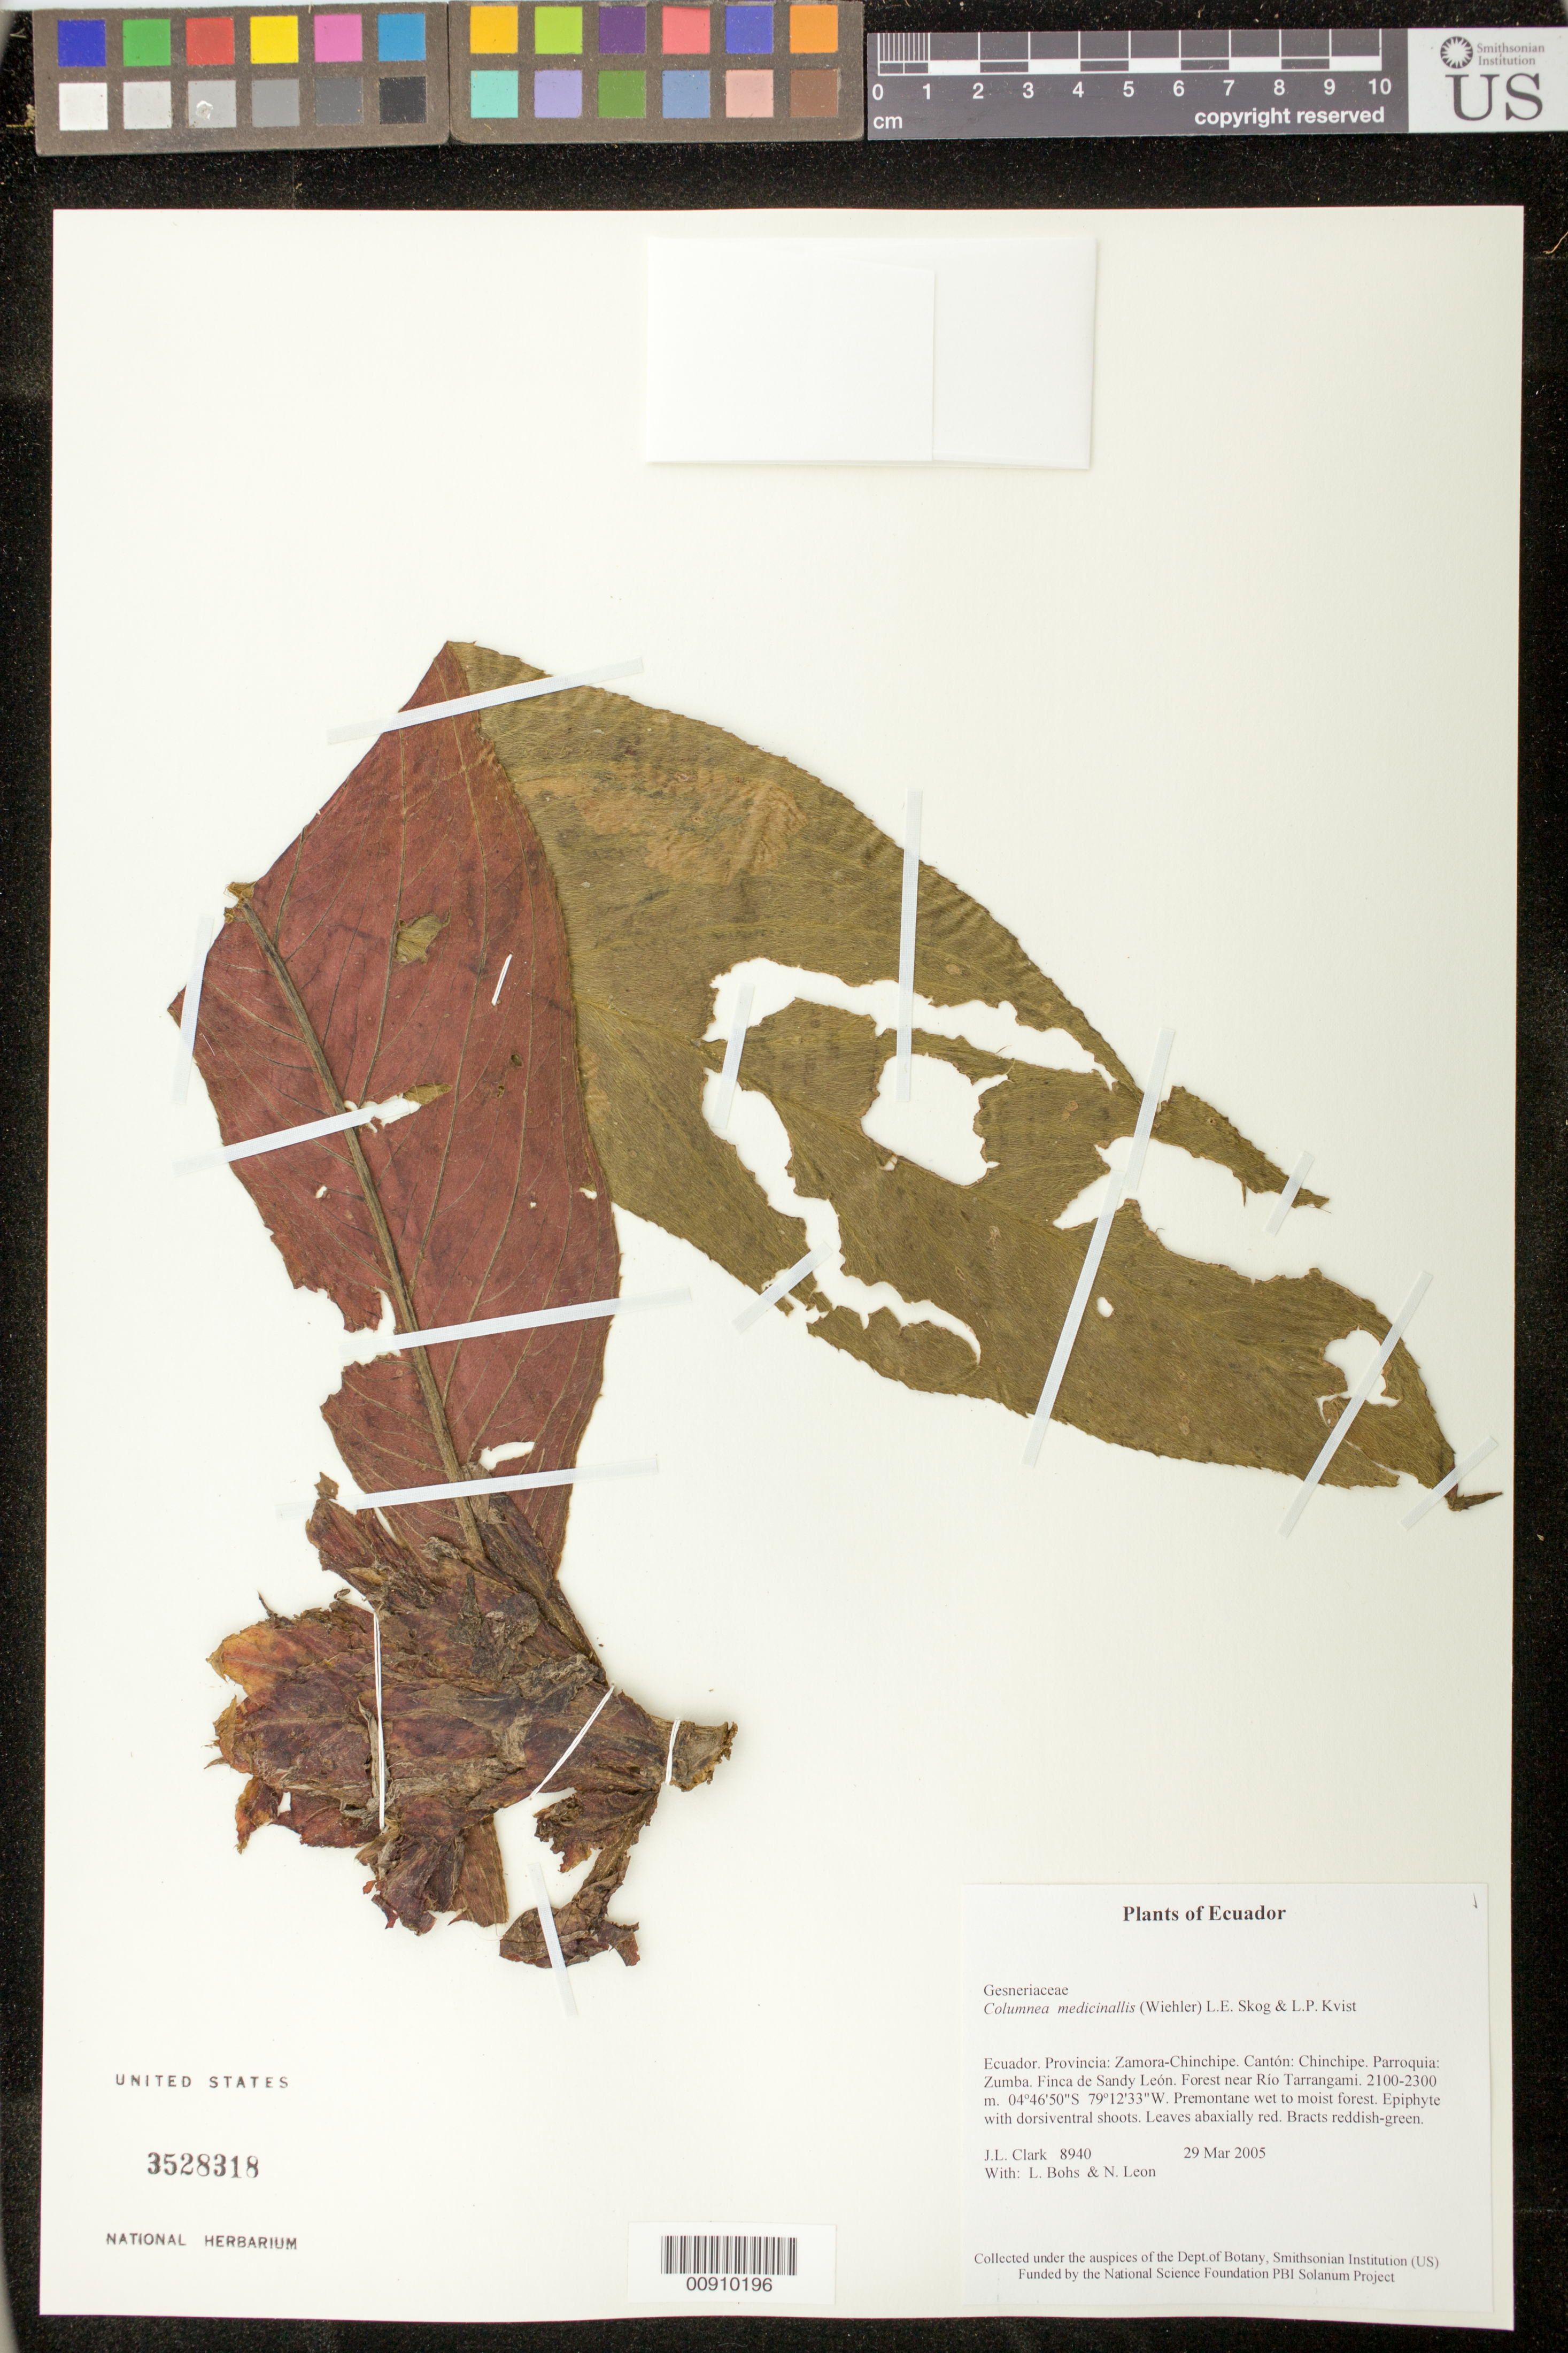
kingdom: Plantae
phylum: Tracheophyta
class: Magnoliopsida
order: Lamiales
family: Gesneriaceae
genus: Columnea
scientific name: Columnea medicinalis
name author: (Wiehler) L.E. Skog & L.P. Kvist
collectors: J. L. Clark, L. A. Bohs & N. Leon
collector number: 8940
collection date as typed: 29 Mar 2005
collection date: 2005-03-29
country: Ecuador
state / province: Zamora-Chinchipe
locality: Chinchipe. Parroquia: Zumba. Finca de Sandy León. Forest near Río Tarrangami.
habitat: Premontane wet to moist forest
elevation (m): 2100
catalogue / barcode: US 3528318